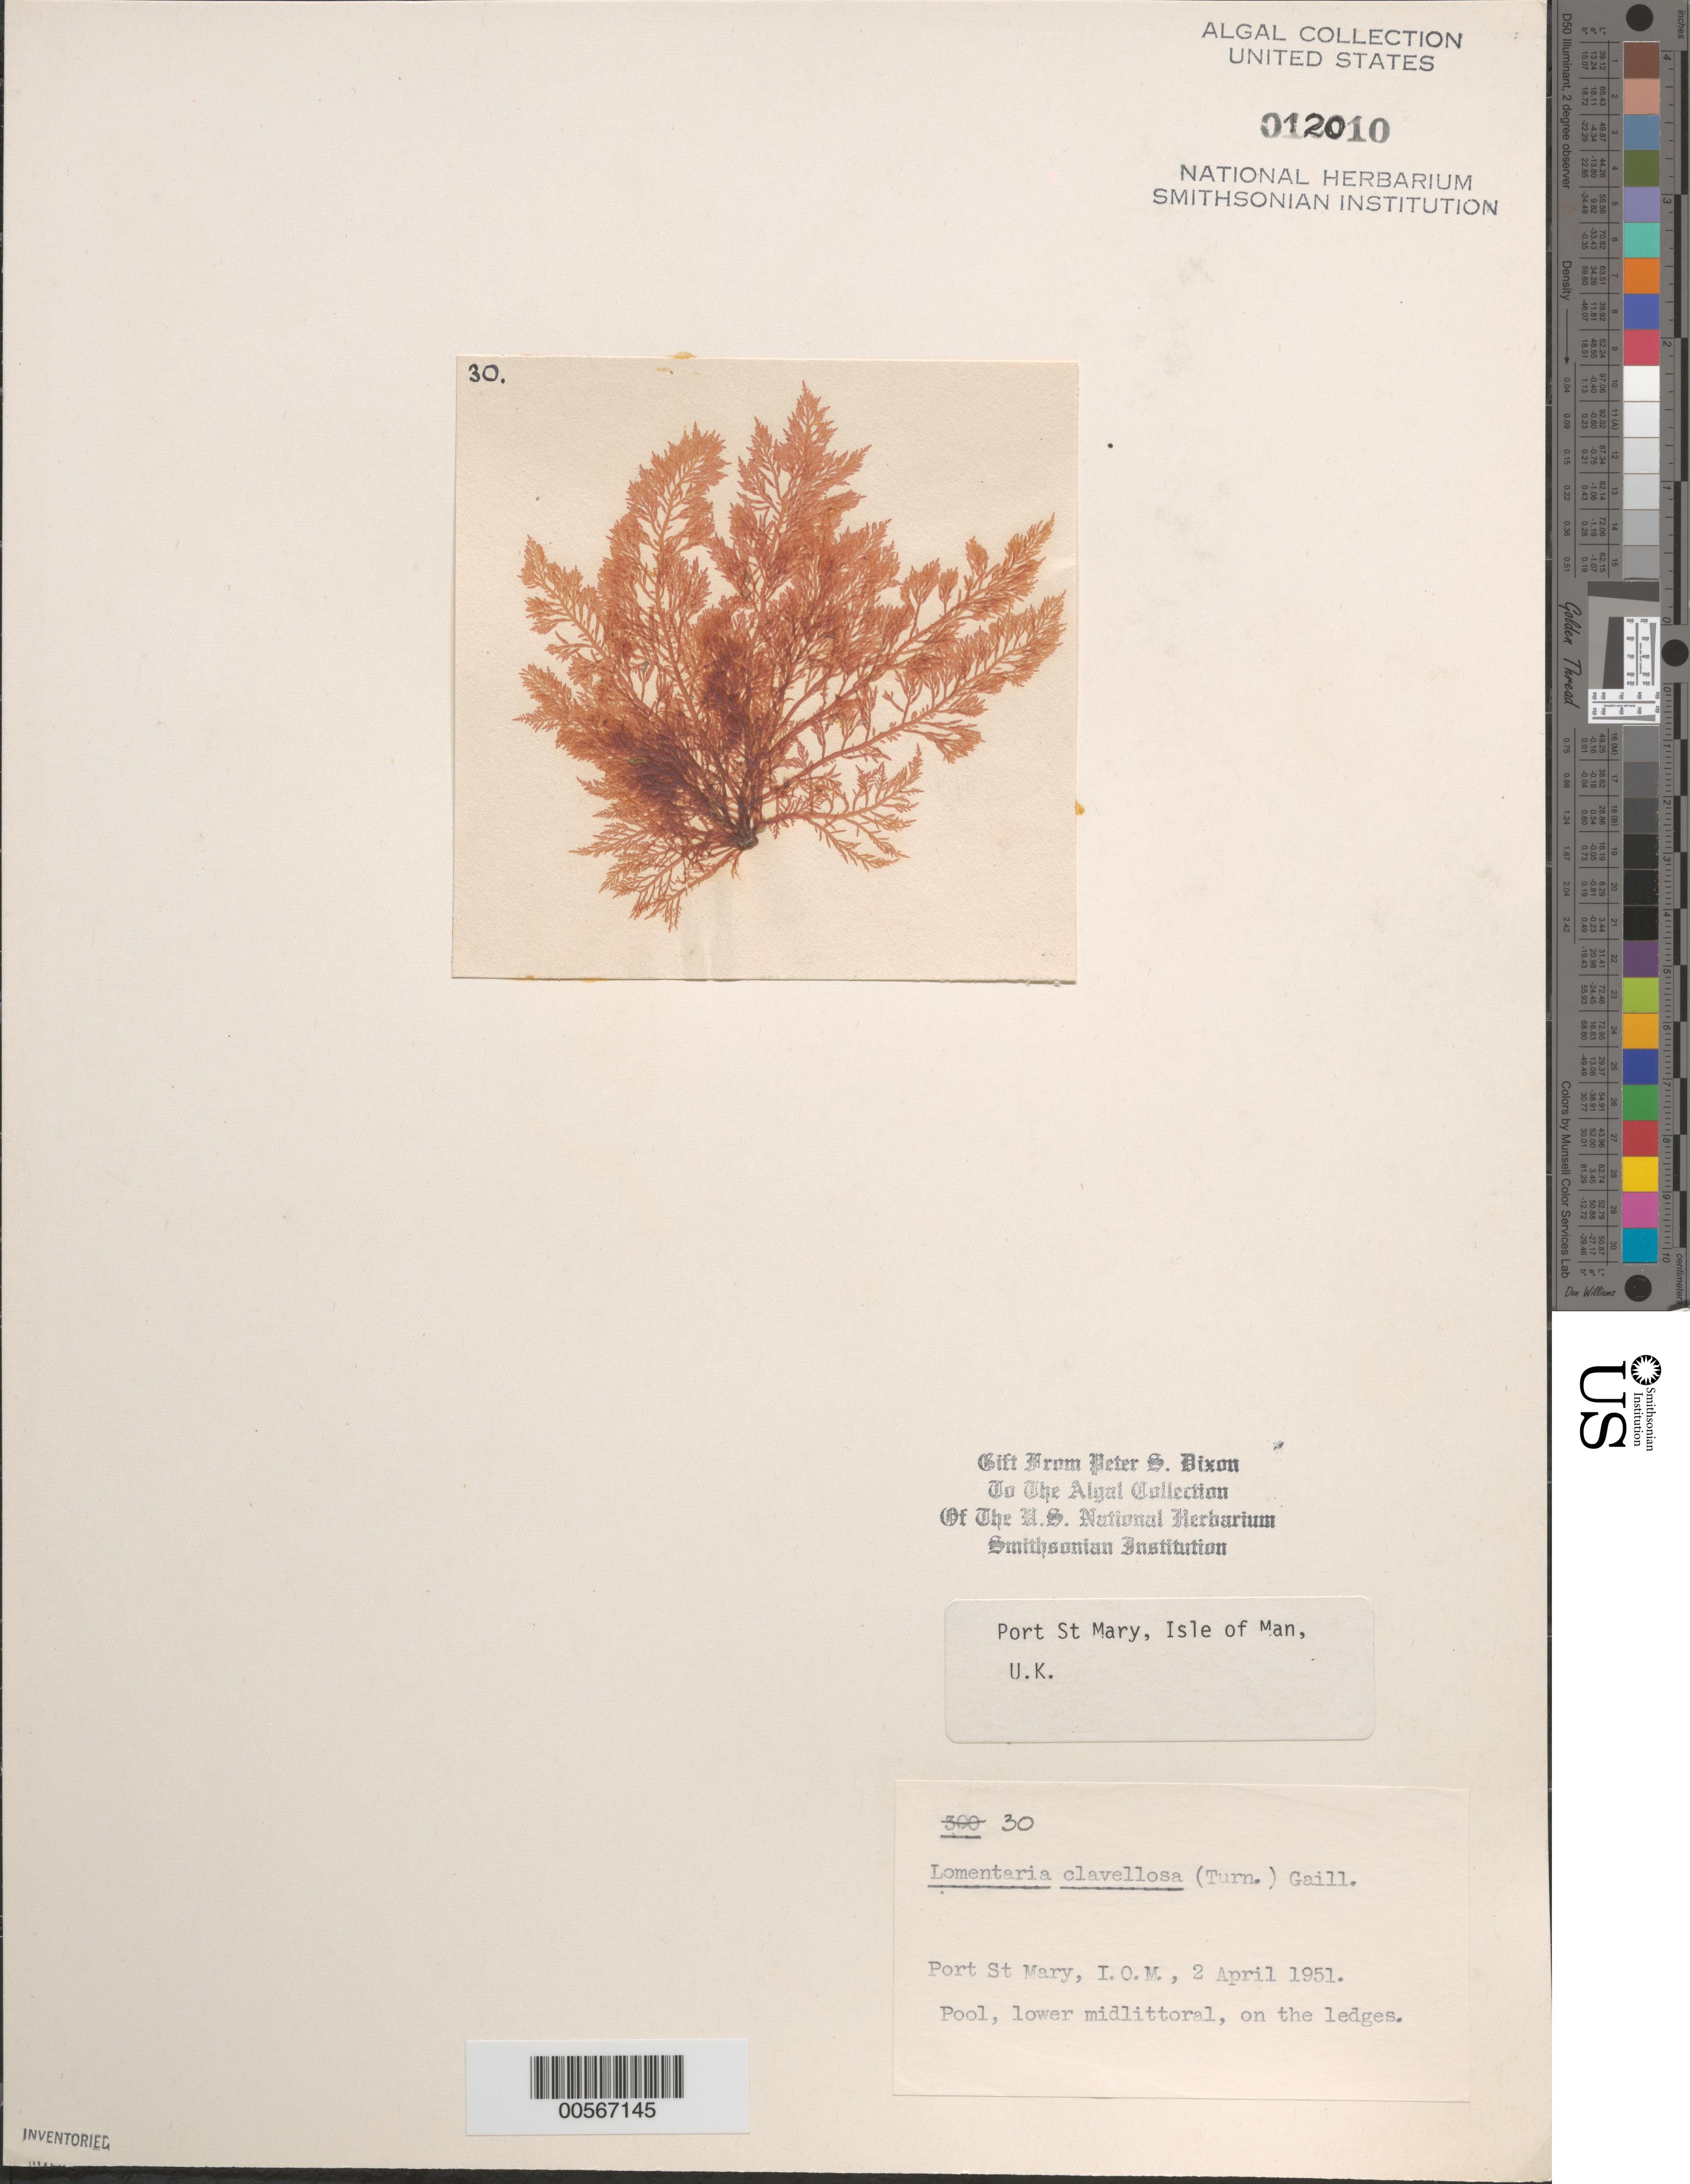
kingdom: Plantae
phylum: Rhodophyta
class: Florideophyceae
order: Rhodymeniales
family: Lomentariaceae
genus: Lomentaria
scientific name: Lomentaria clavellosa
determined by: Dixon, P. S.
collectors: P. S. Dixon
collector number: PSD 30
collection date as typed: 02 Apr 1951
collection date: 1951-04-02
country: United Kingdom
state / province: England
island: Isle of Man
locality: Port St. Mary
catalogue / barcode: US 12010